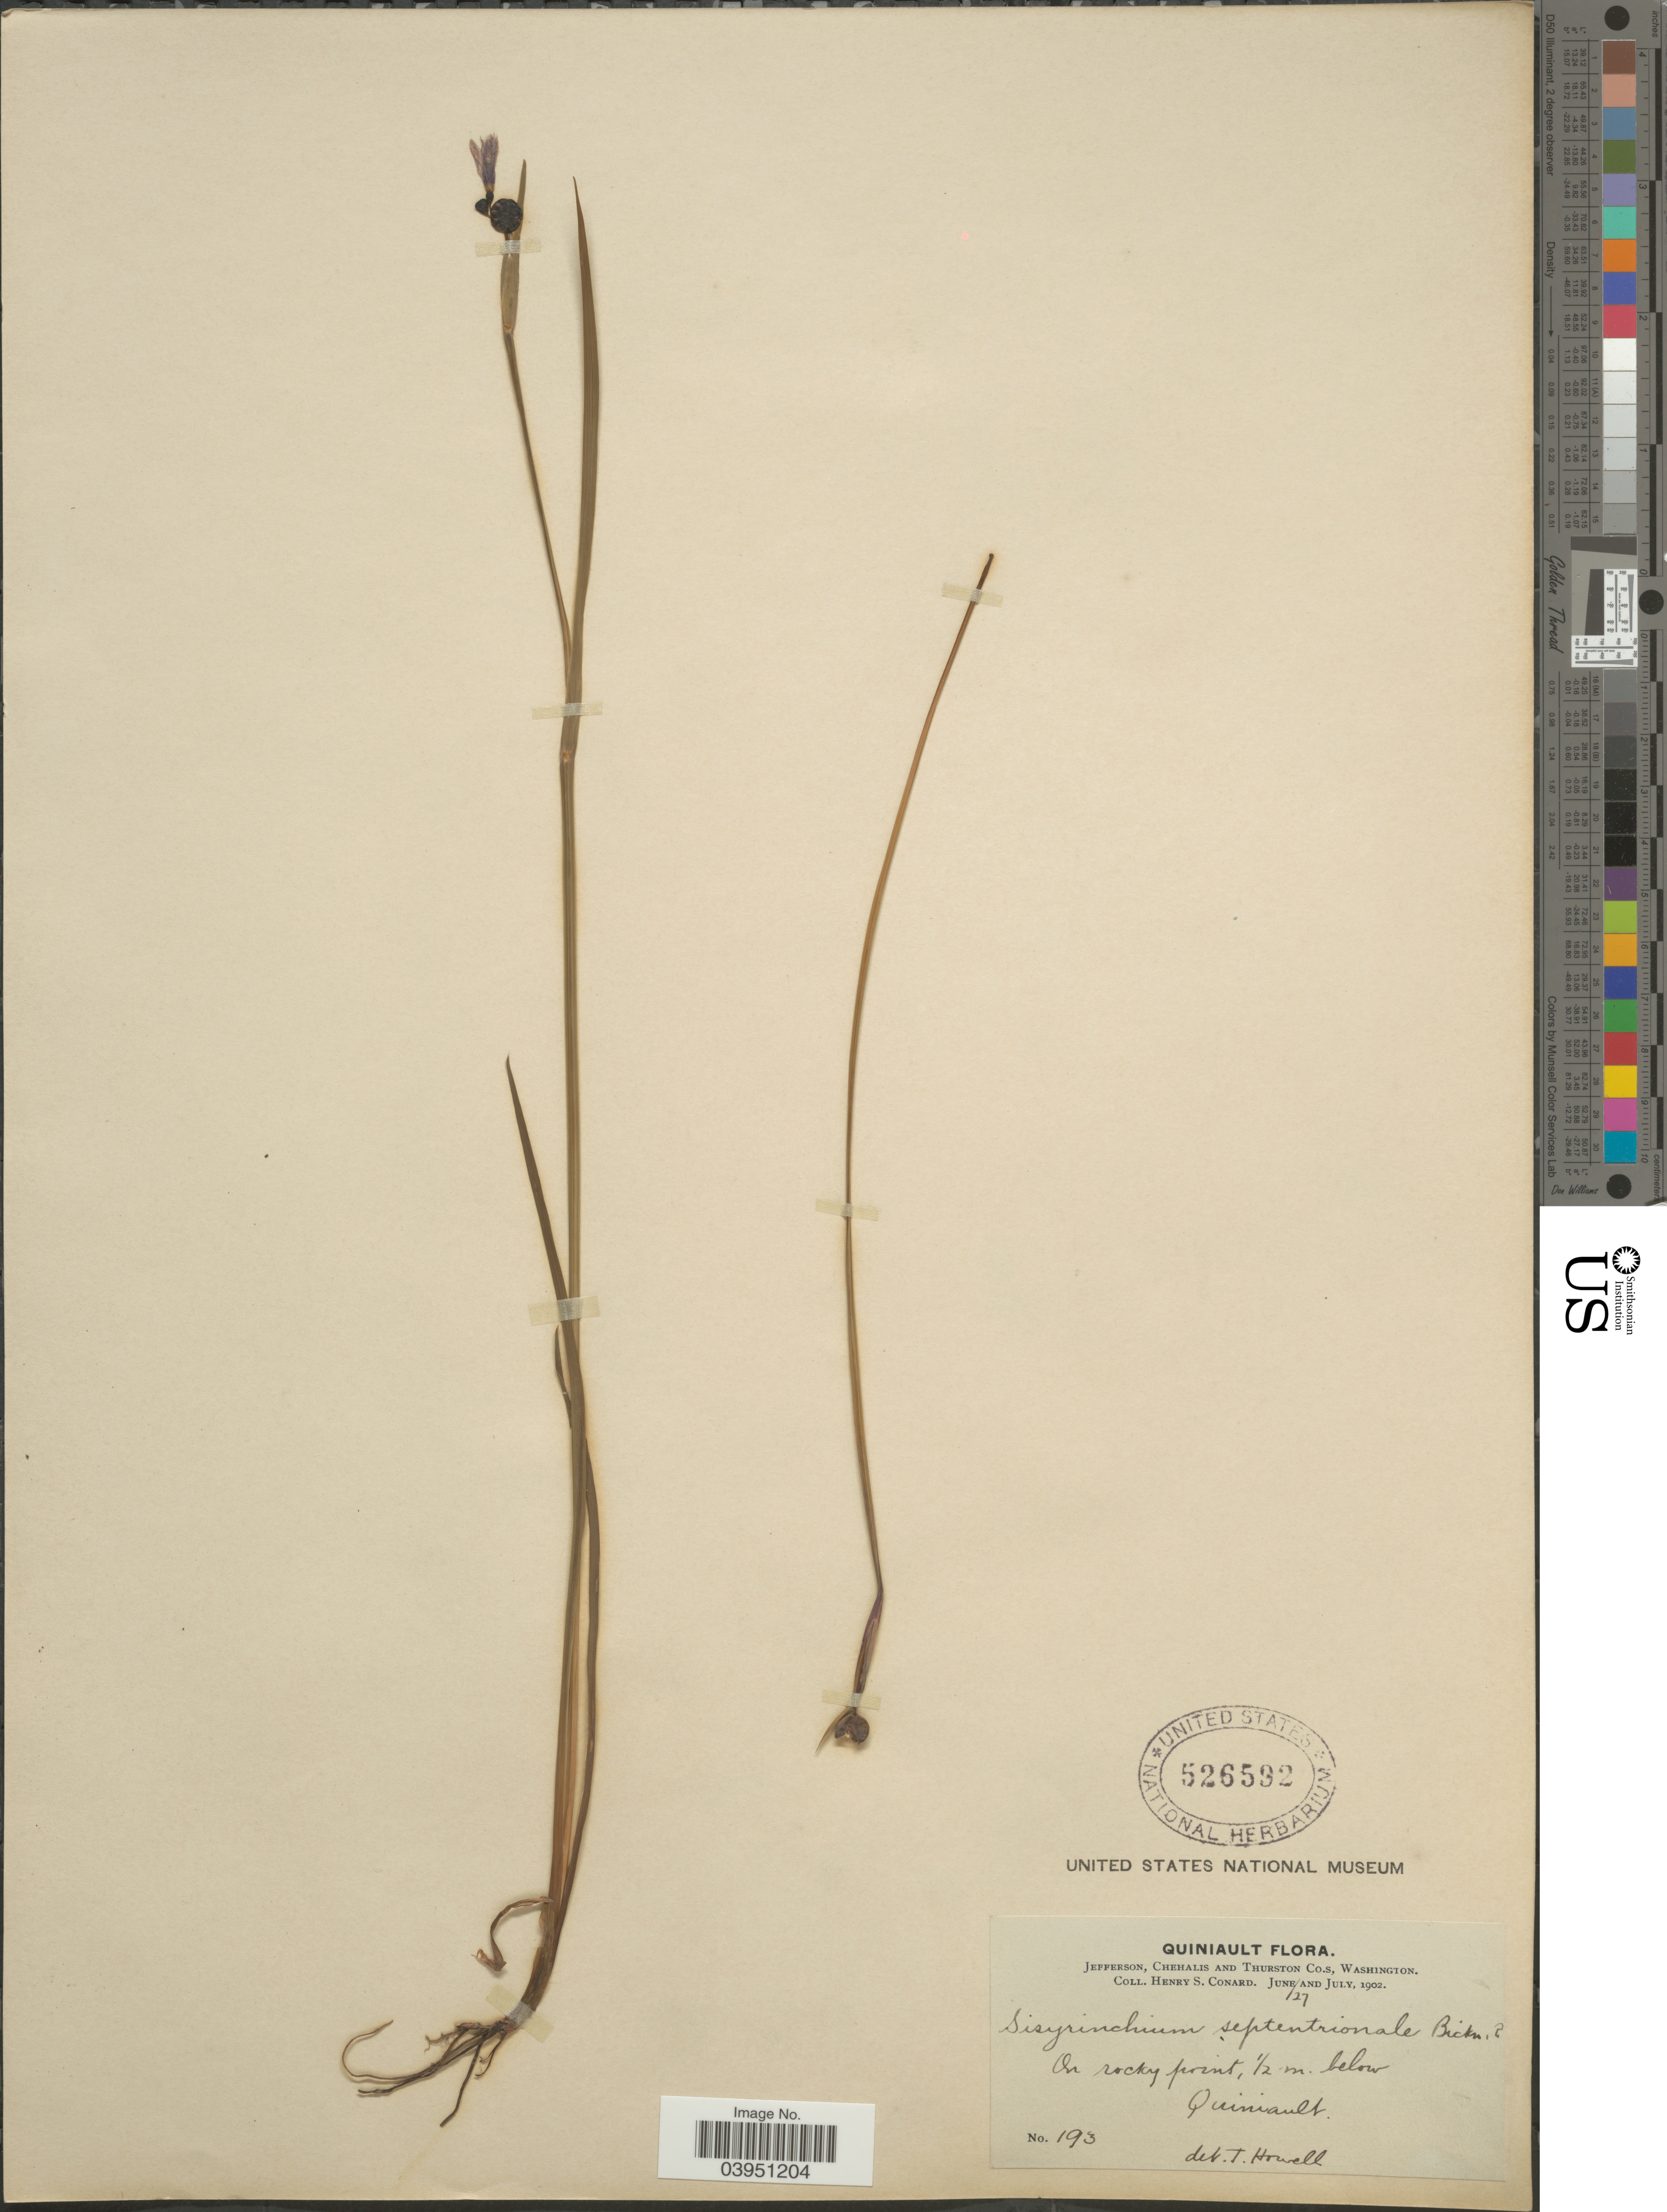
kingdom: Plantae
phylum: Tracheophyta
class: Liliopsida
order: Asparagales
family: Iridaceae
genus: Sisyrinchium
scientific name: Sisyrinchium idahoense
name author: E.P. Bicknell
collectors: H. S. Conard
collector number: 193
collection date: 1902-06-27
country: United States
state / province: Washington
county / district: Thurston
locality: Quiniault. Jefferson, Chehalis and Thurston Co.s. On rocky point, ½ m. below. Quiniault.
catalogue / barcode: US 526592